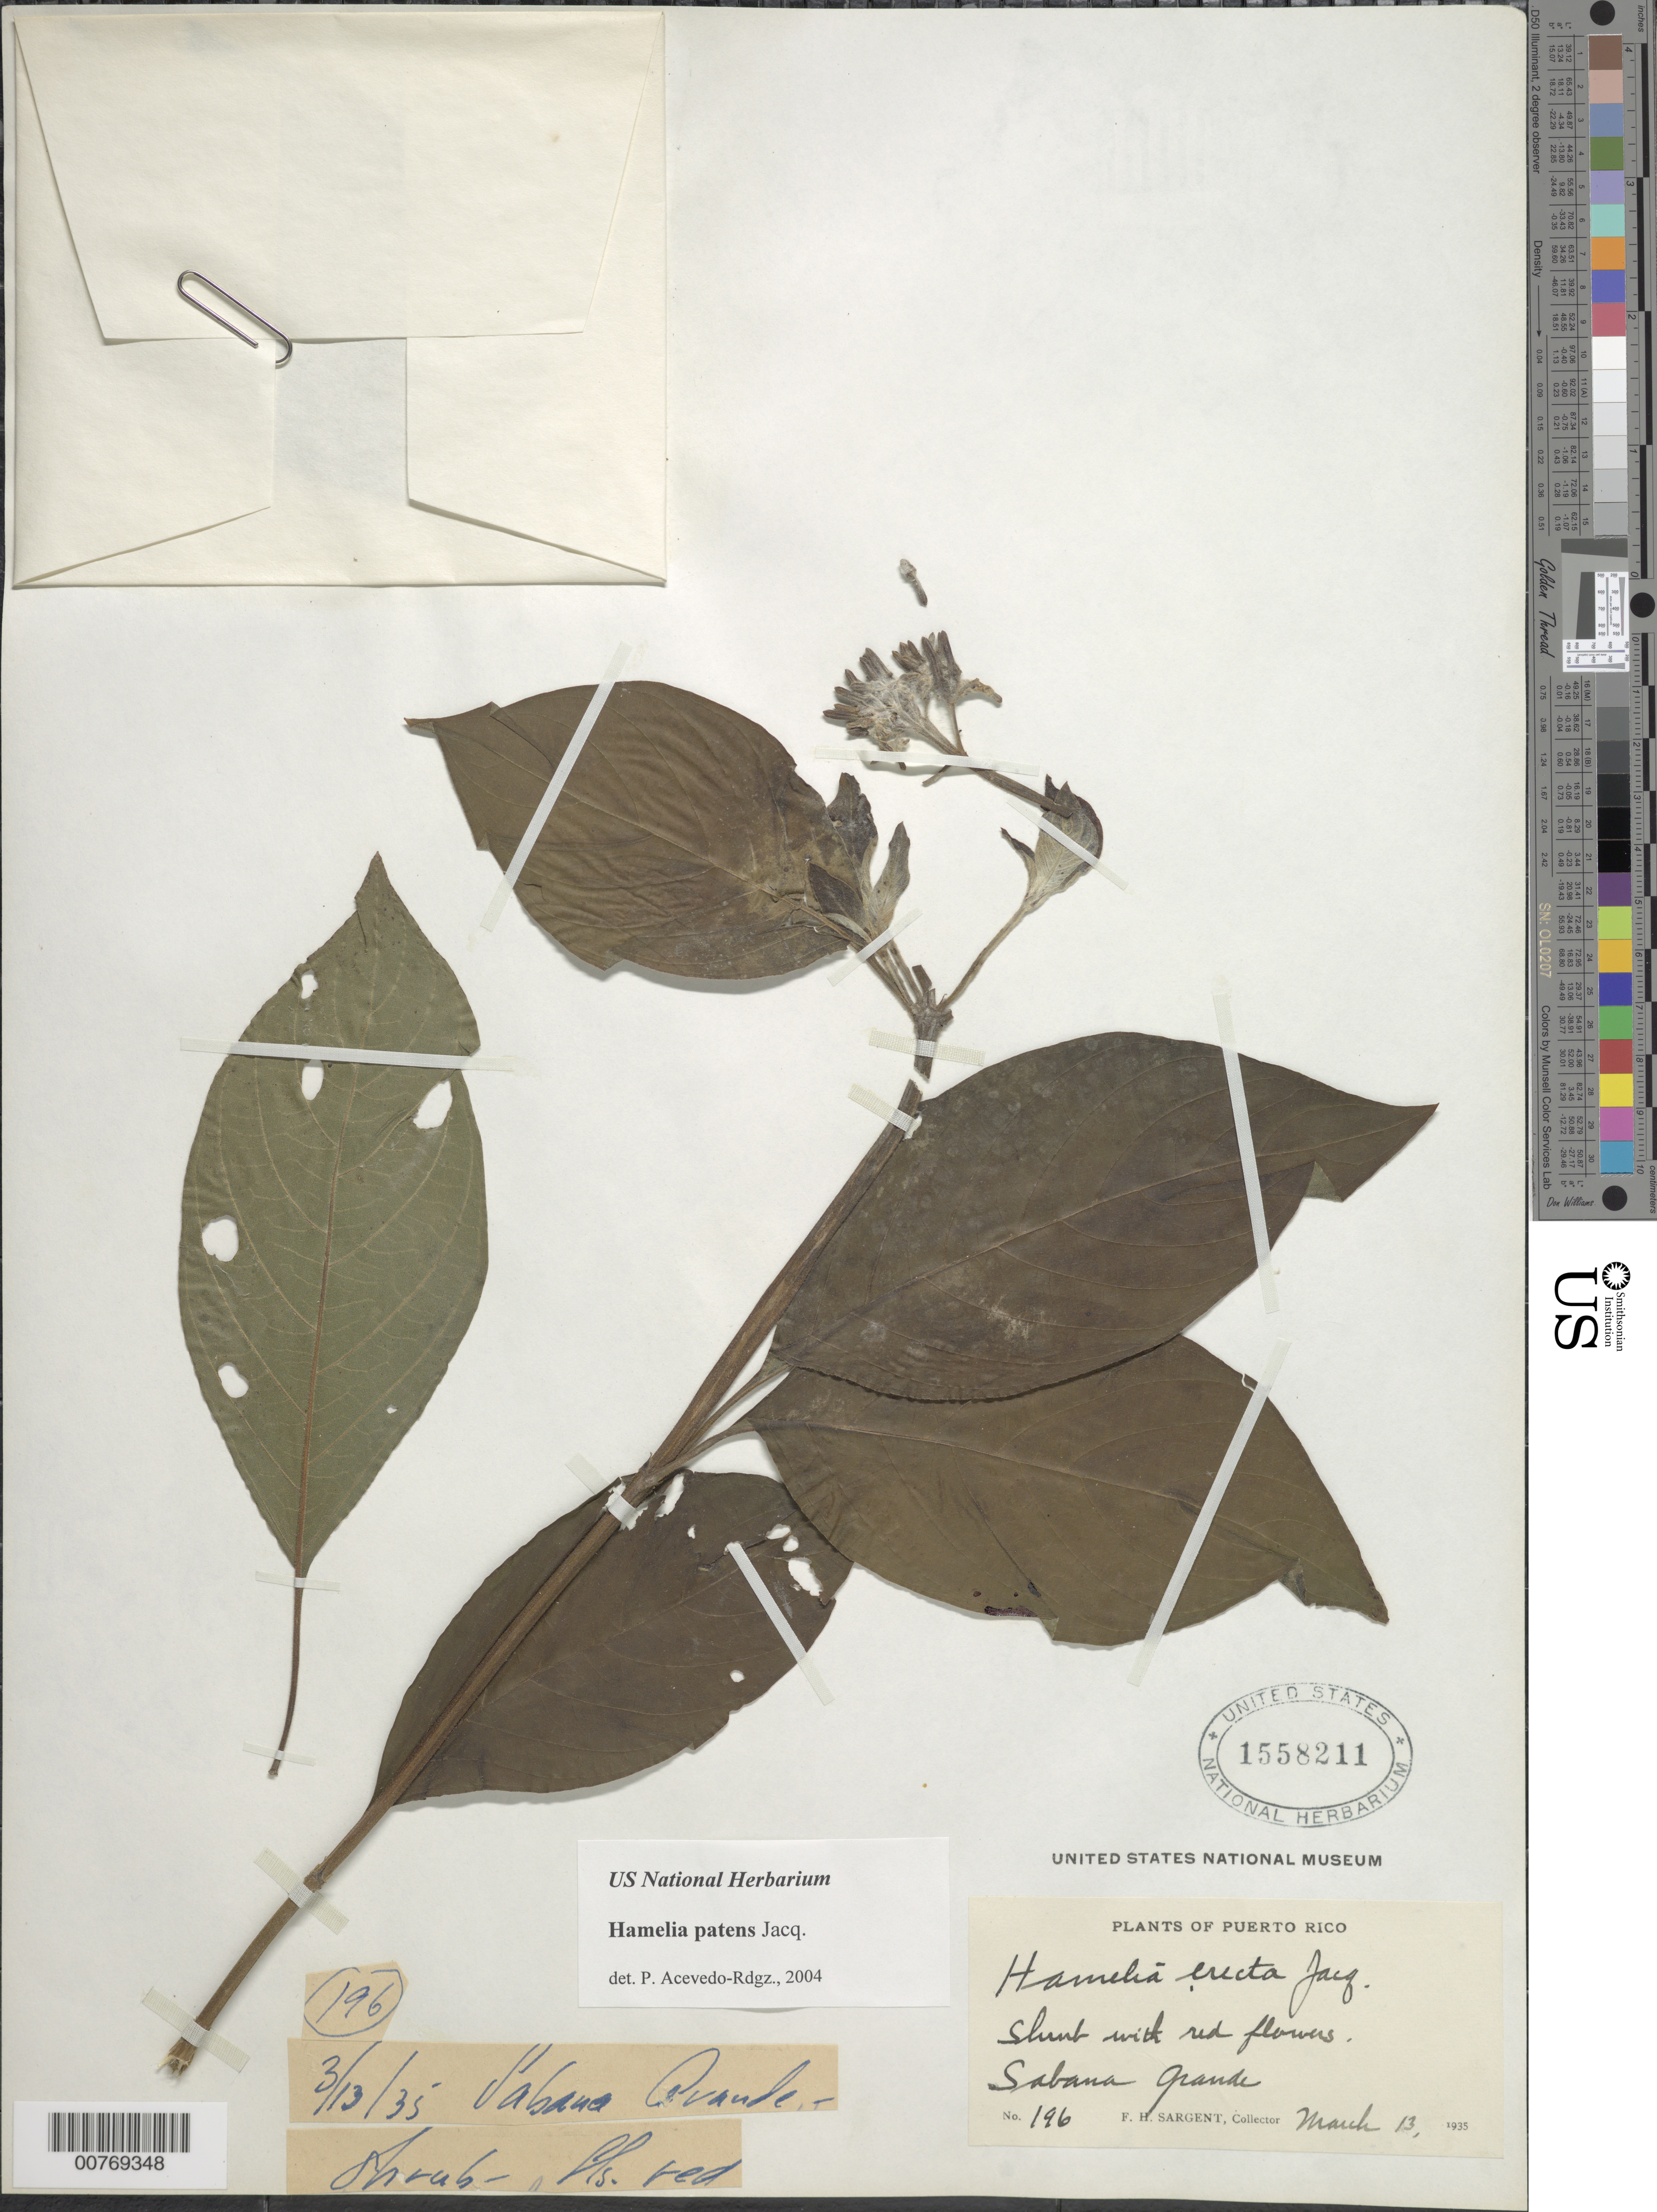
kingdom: Plantae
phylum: Tracheophyta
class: Magnoliopsida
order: Gentianales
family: Rubiaceae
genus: Hamelia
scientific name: Hamelia patens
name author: Jacq.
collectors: F. H. Sargent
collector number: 196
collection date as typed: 13 Mar 1935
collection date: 1935-03-13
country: Puerto Rico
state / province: Sabana Grande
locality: Sabana Grande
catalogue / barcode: US 1558211